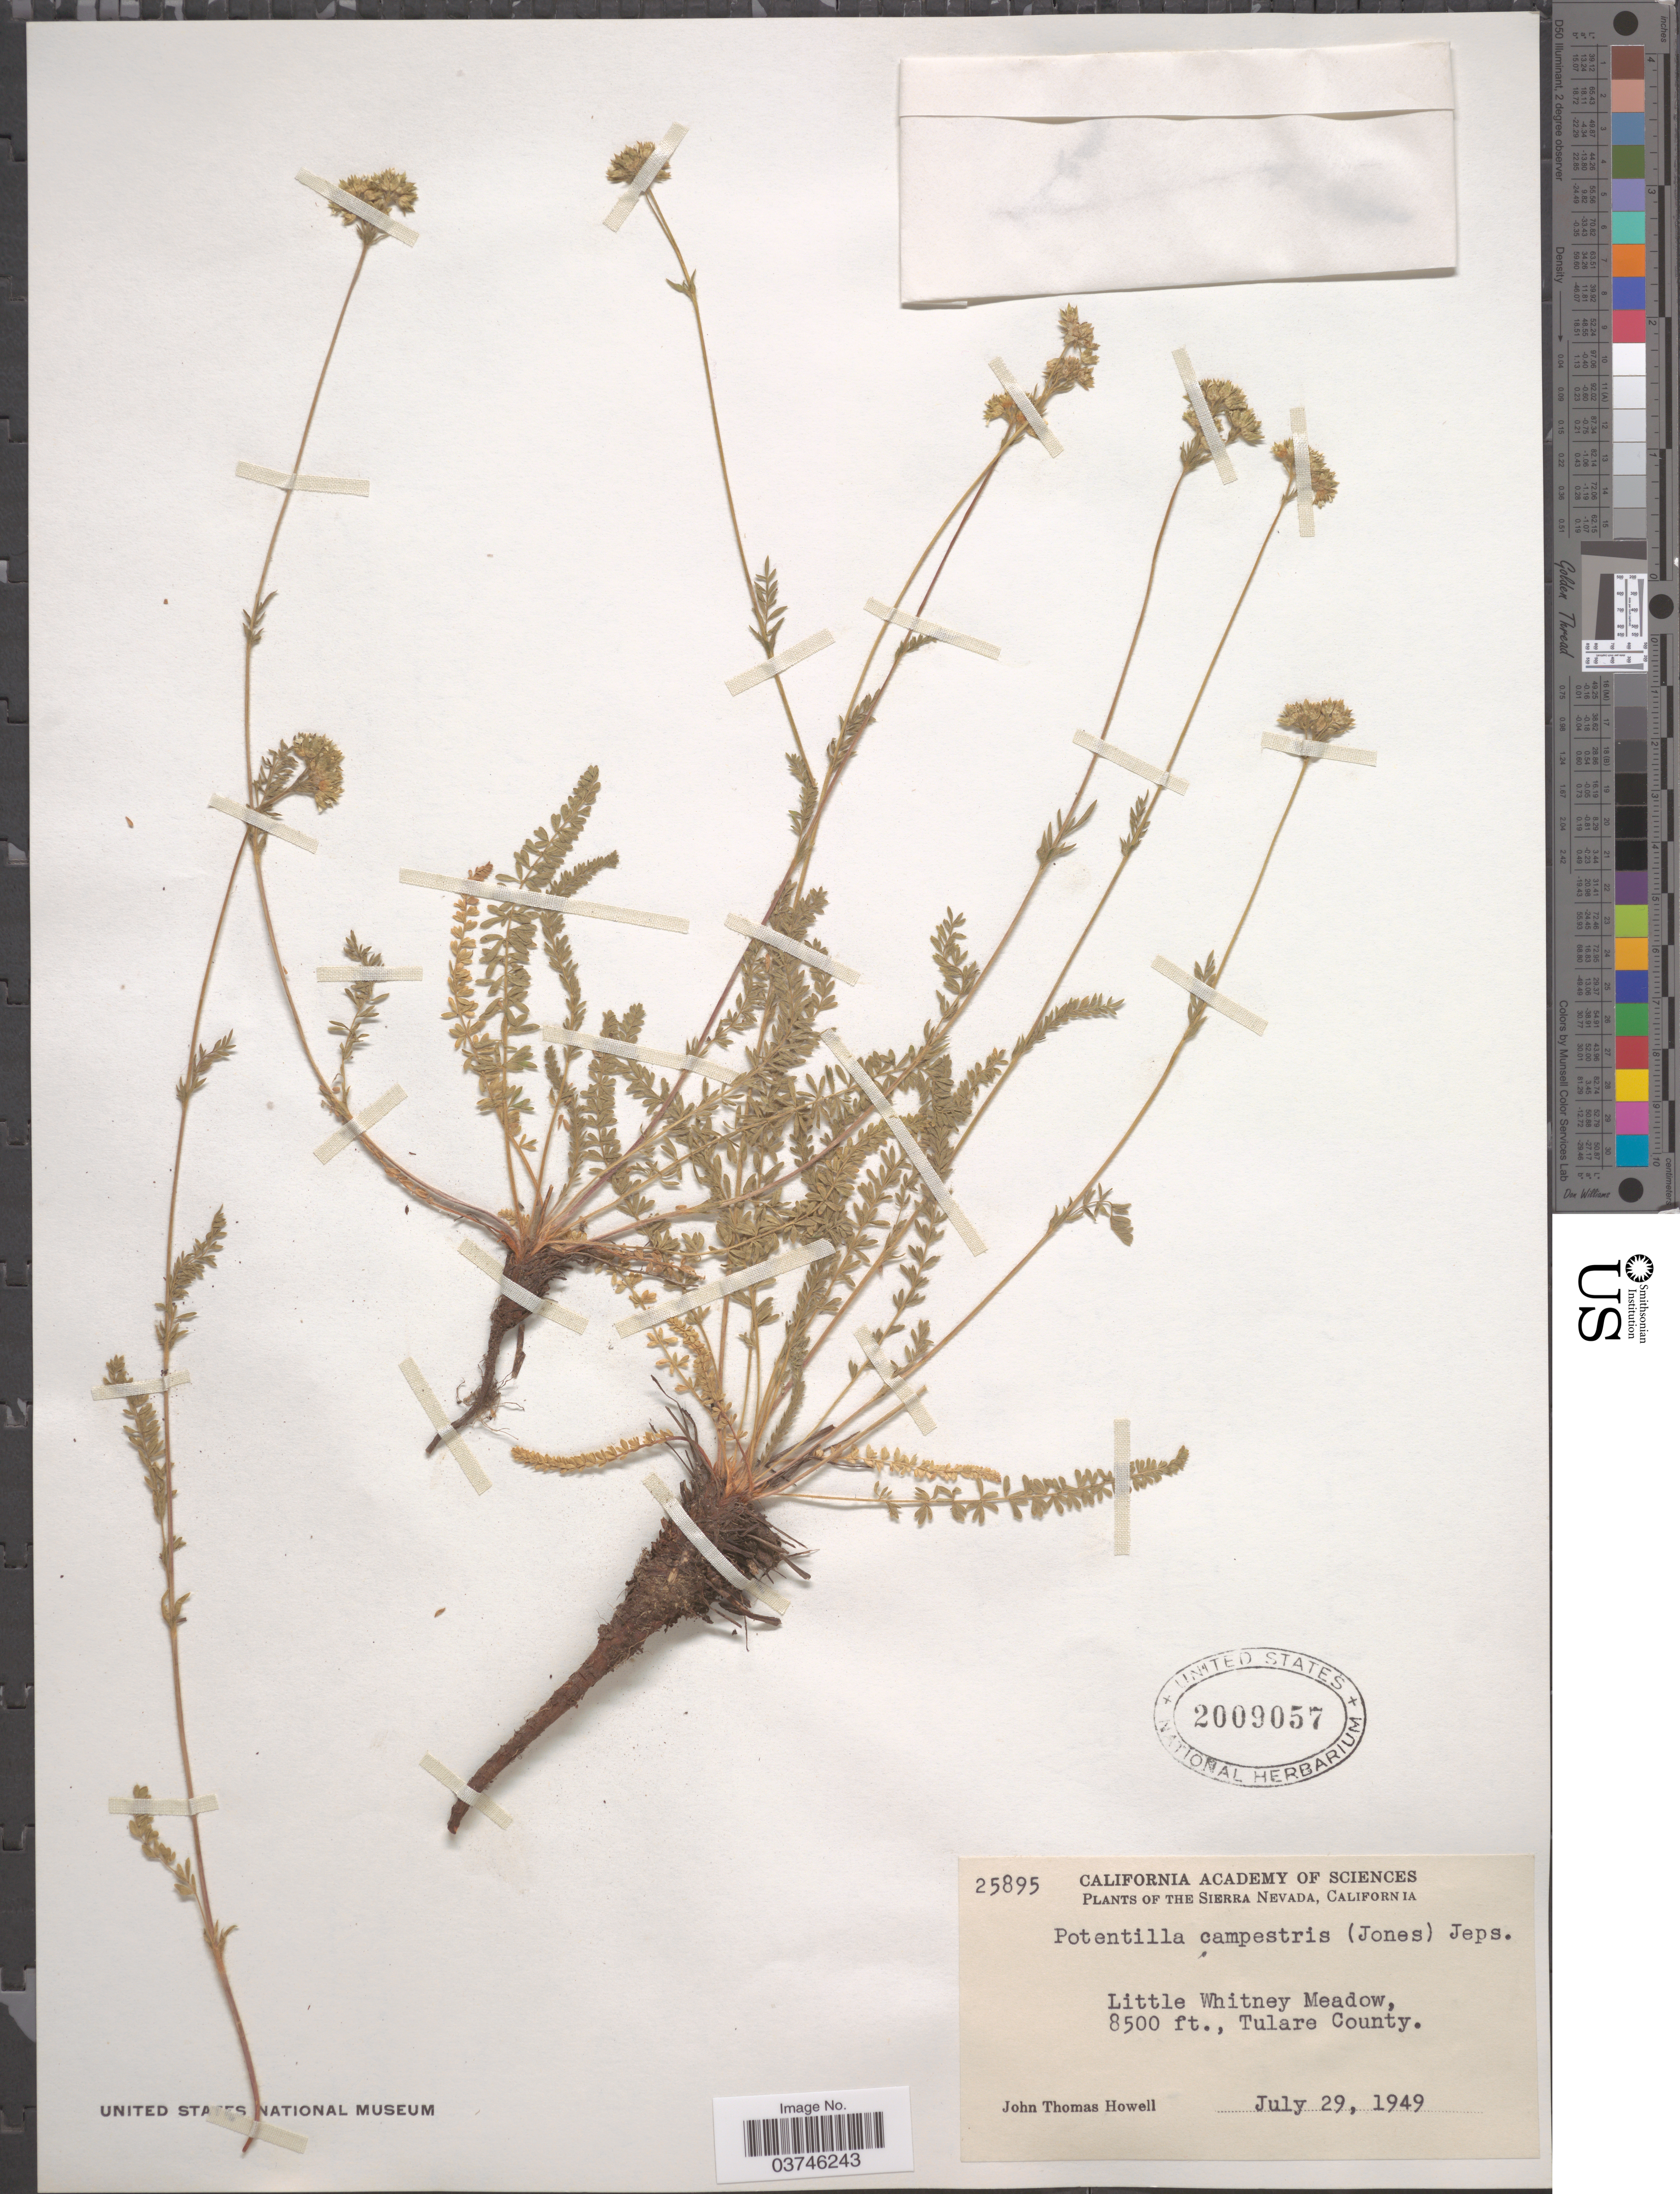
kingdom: Plantae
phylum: Tracheophyta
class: Magnoliopsida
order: Rosales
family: Rosaceae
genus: Potentilla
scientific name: Potentilla campestris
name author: (M.E. Jones) Jeps.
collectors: J. T. Howell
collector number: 25895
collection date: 1949-07-29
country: United States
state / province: California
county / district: Tulare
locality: The Sierra Nevada. Little Whitney Meadow, Tulare County.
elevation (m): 2591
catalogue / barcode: US 2009057